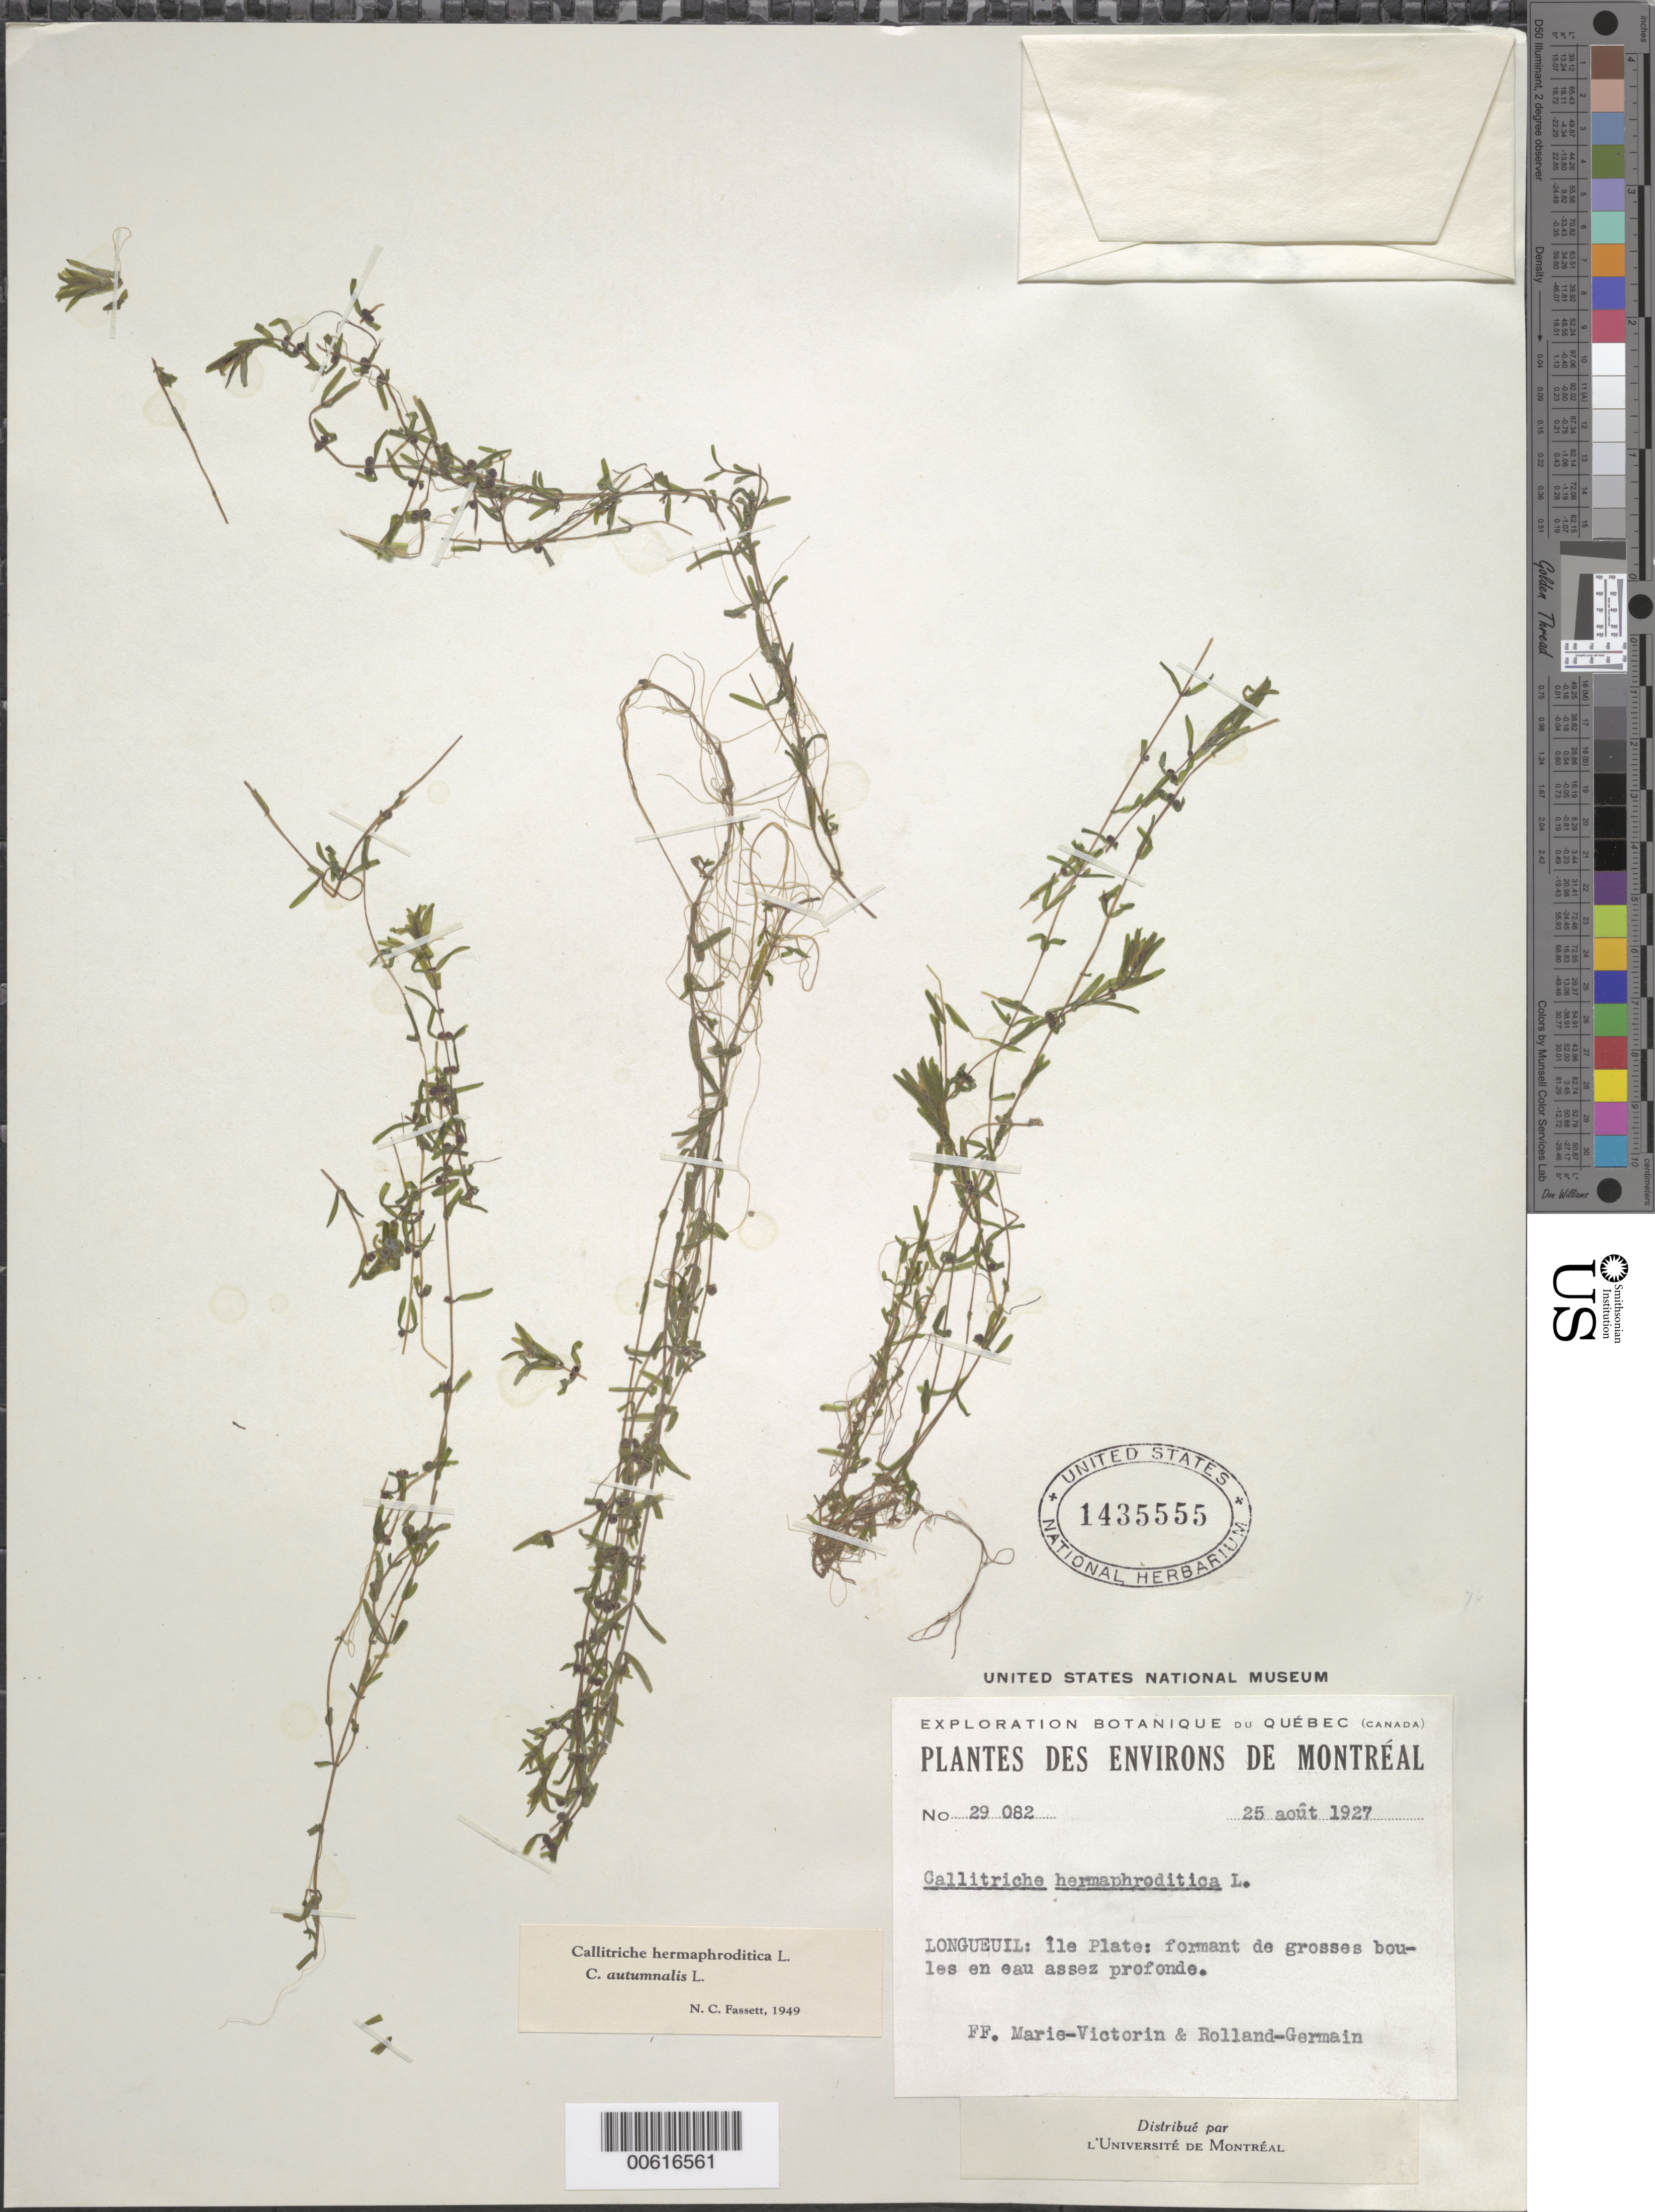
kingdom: Plantae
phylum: Tracheophyta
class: Magnoliopsida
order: Lamiales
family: Plantaginaceae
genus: Callitriche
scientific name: Callitriche hermaphroditica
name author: L.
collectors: Fr. Marie-Victorin & Rolland-Germain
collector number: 29082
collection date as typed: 25 Aug 1927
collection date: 1927-08-25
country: Canada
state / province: Quebec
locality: Longueuil, Ile Plate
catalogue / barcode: US 1435555